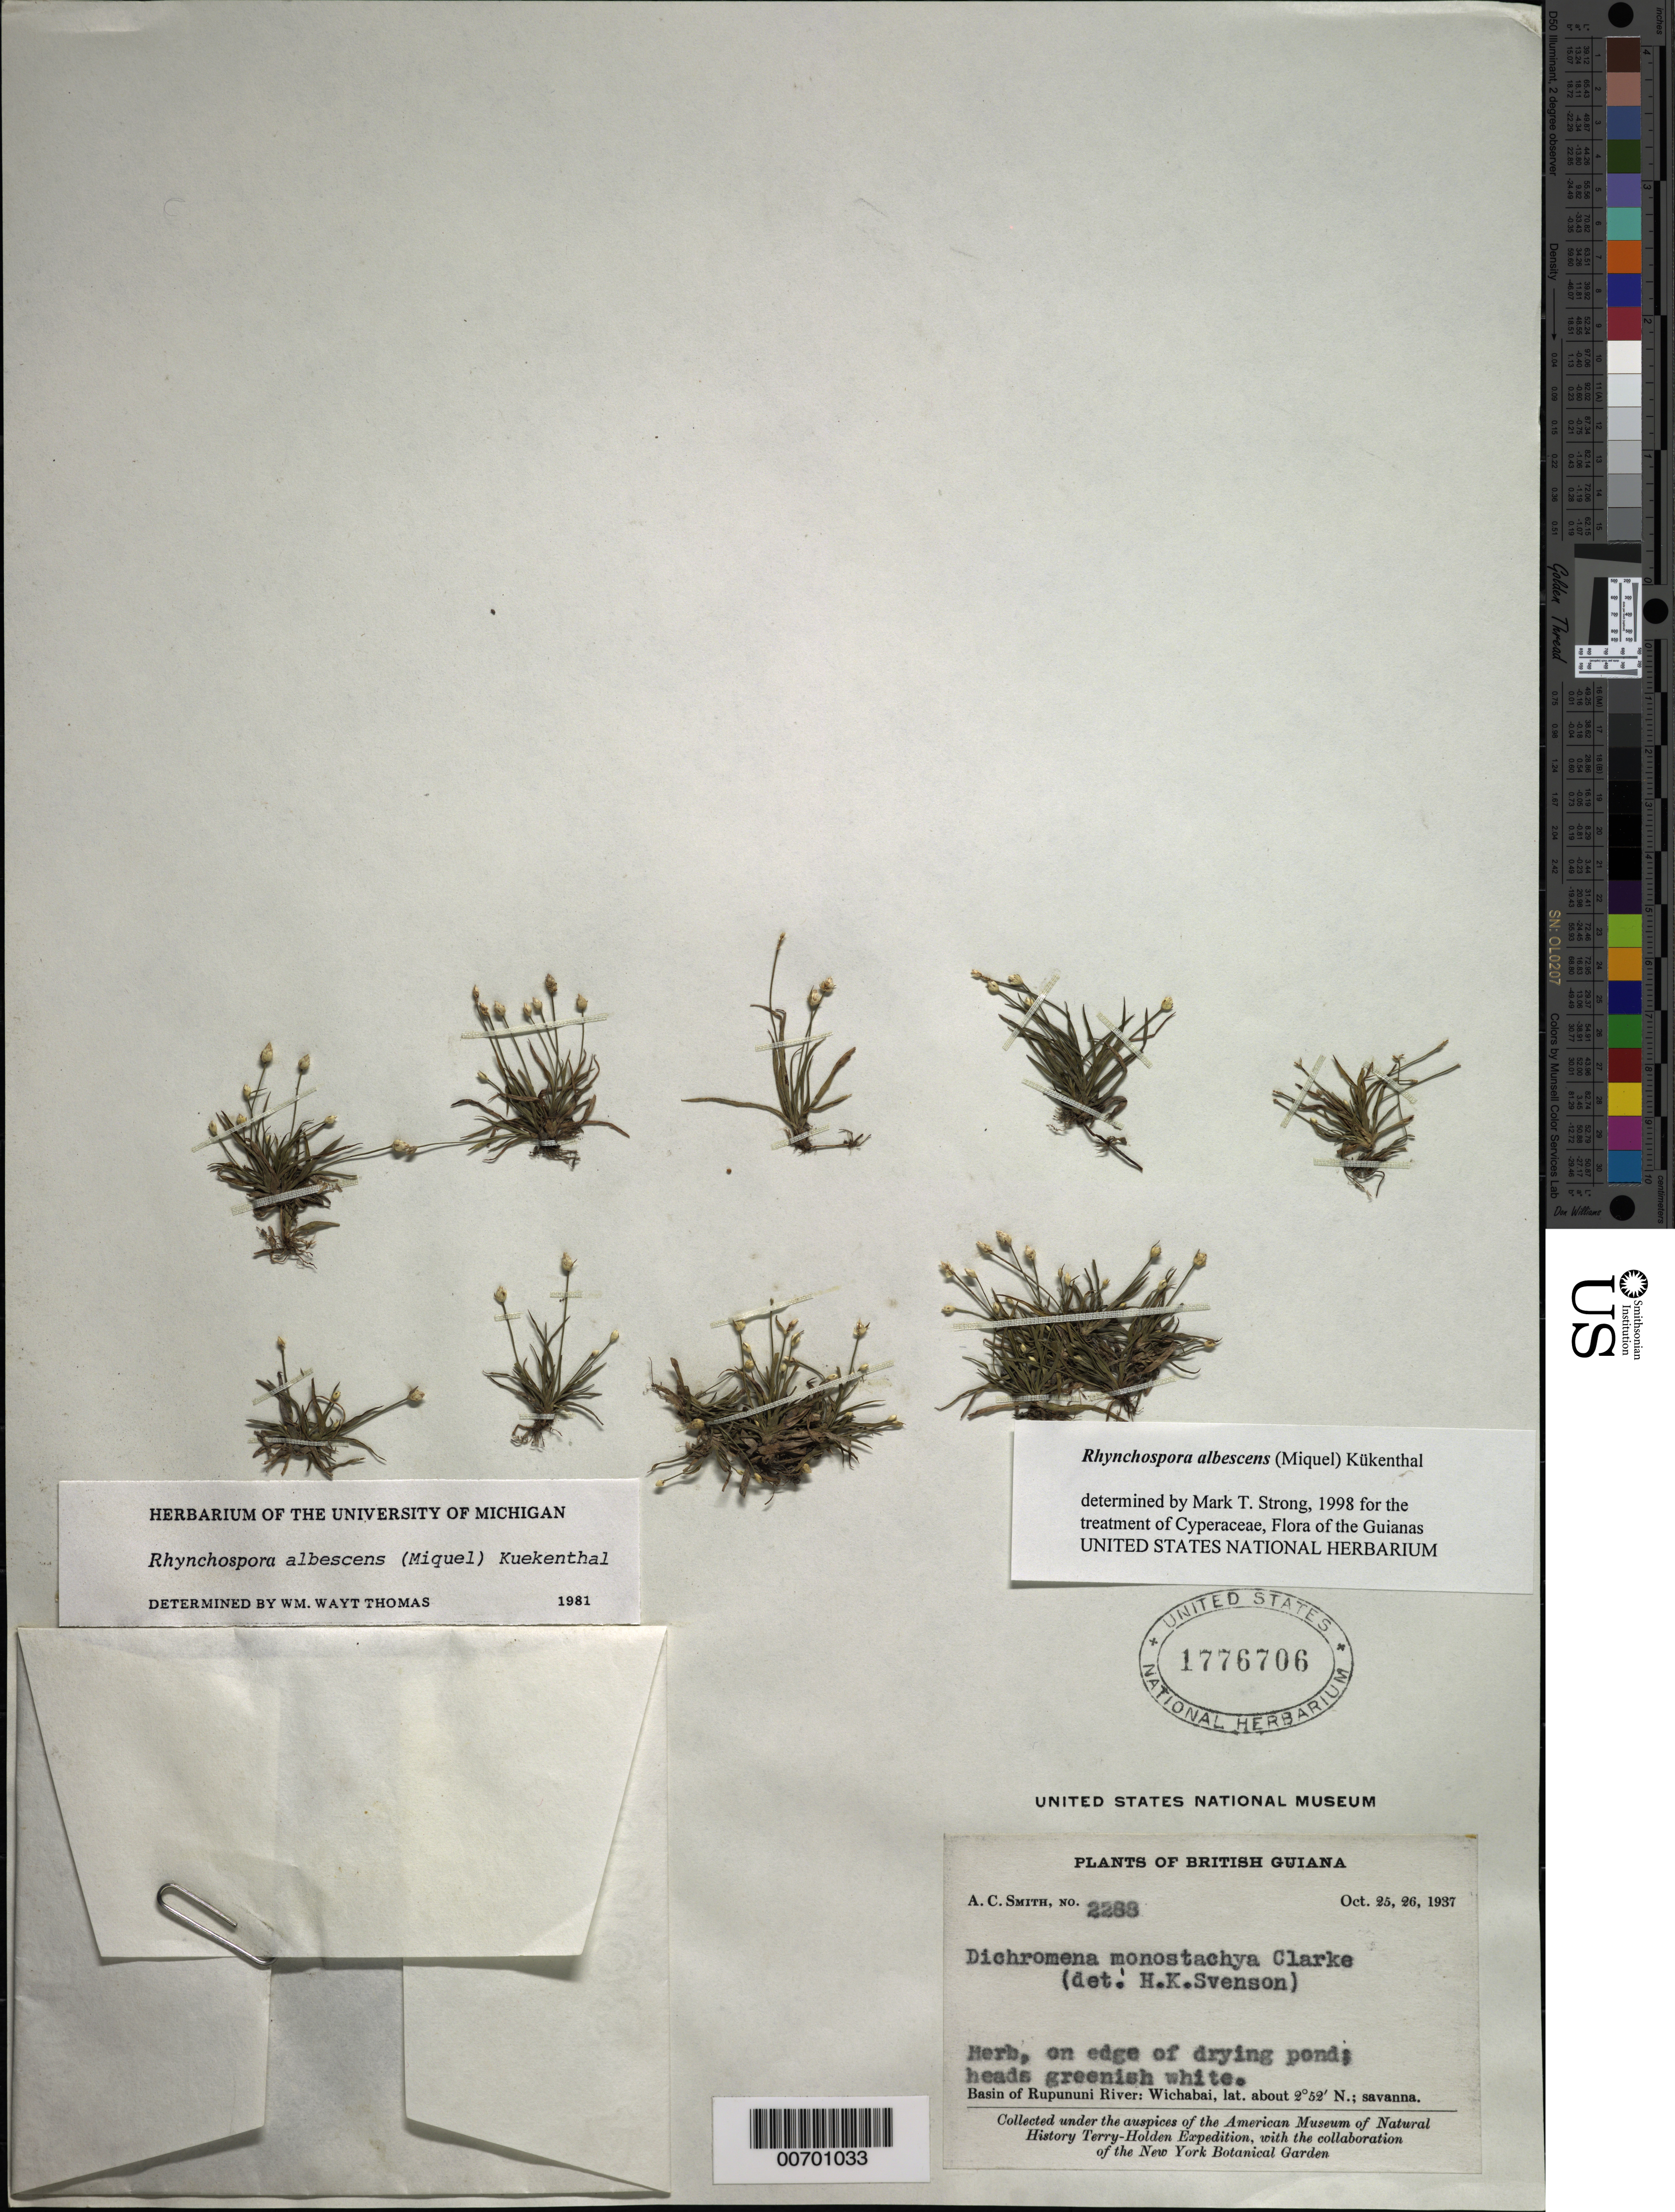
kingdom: Plantae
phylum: Tracheophyta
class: Liliopsida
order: Poales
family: Cyperaceae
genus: Rhynchospora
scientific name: Rhynchospora albescens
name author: (Miq.) Kük.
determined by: Strong, M. T., (US), Smithsonian Institution - National Museum of Natural History (UNITED STATES)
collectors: A. C. Smith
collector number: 2288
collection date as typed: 25-Oct-37 to 26-Oct-37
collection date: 1937-10-25/1937-10-26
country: Guyana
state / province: U. Takutu-U. Essequibo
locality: Wichabai, Rupununi River basin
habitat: On edge of drying pond.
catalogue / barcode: US 1776706